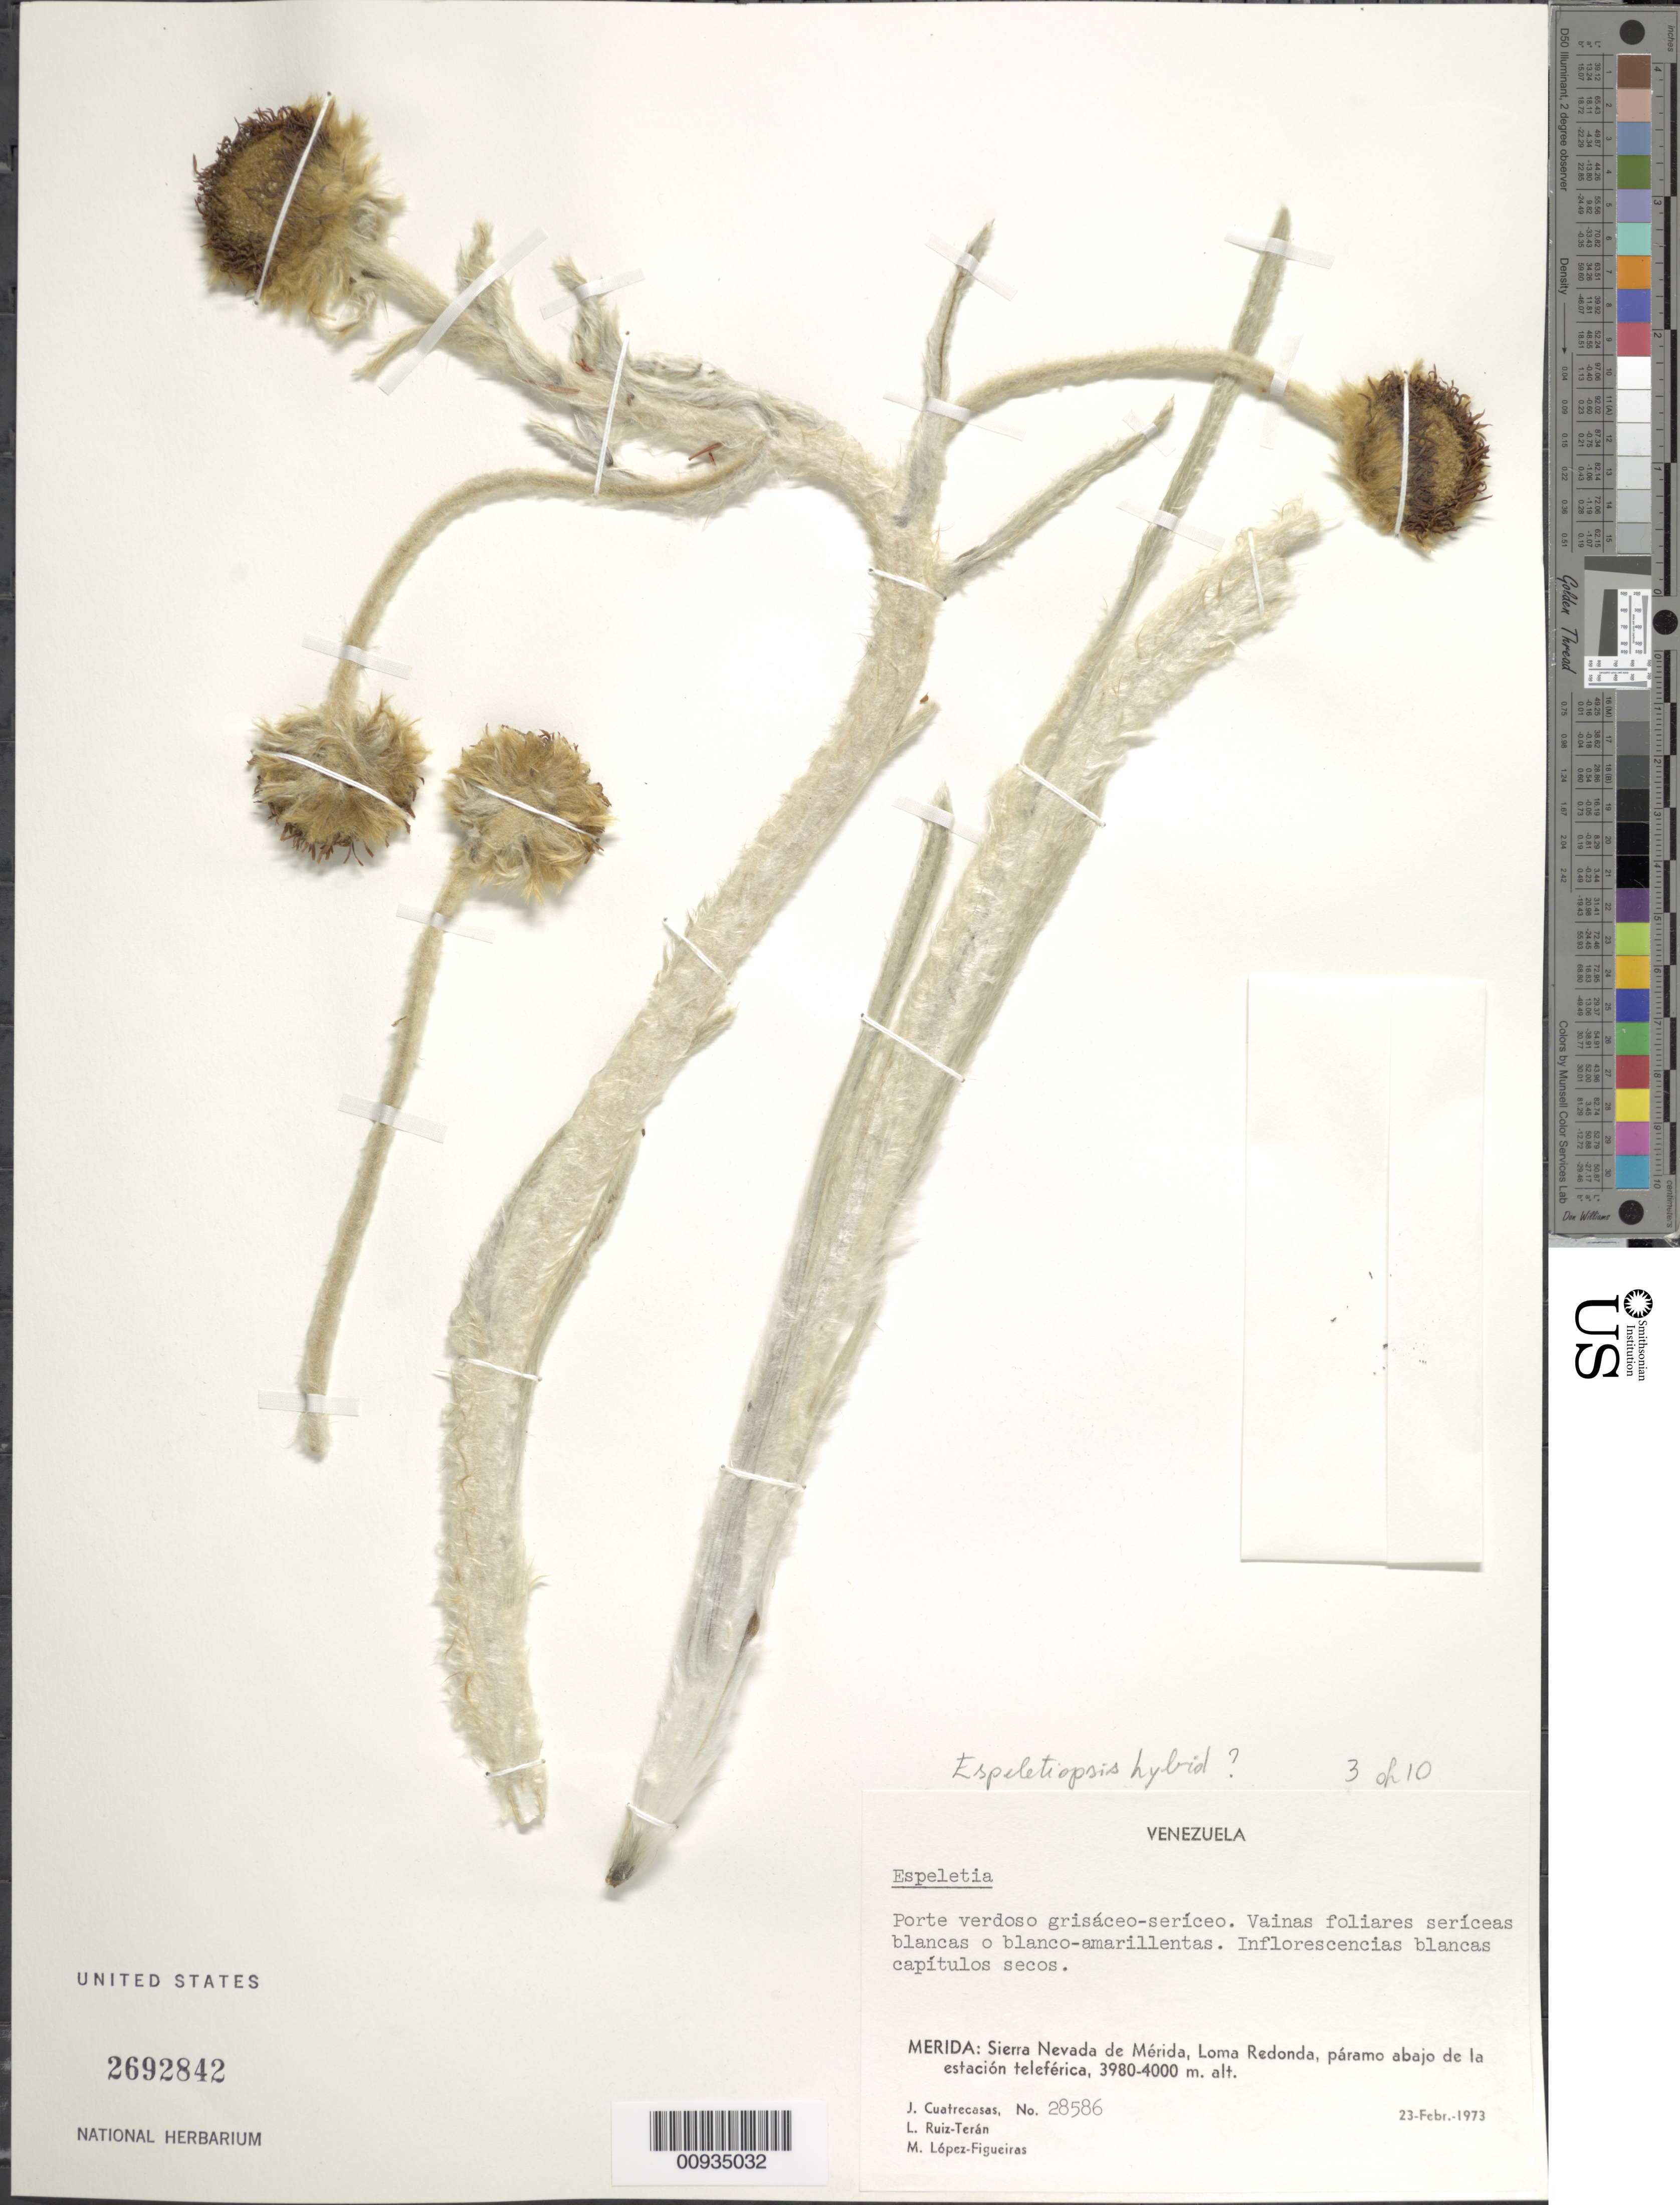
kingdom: Plantae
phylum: Tracheophyta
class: Magnoliopsida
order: Asterales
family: Asteraceae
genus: Espeletiopsis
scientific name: Espeletiopsis sp.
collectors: J. Cuatrecasas, L. E. Ruíz-Terán & M. López Figueiras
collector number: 28586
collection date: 1973-02-23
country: Venezuela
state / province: Mérida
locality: Sierra Nevada de Merida, Loma Redonda, paramo abajo de la estacion teleferica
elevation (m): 3980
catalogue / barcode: US 2692842